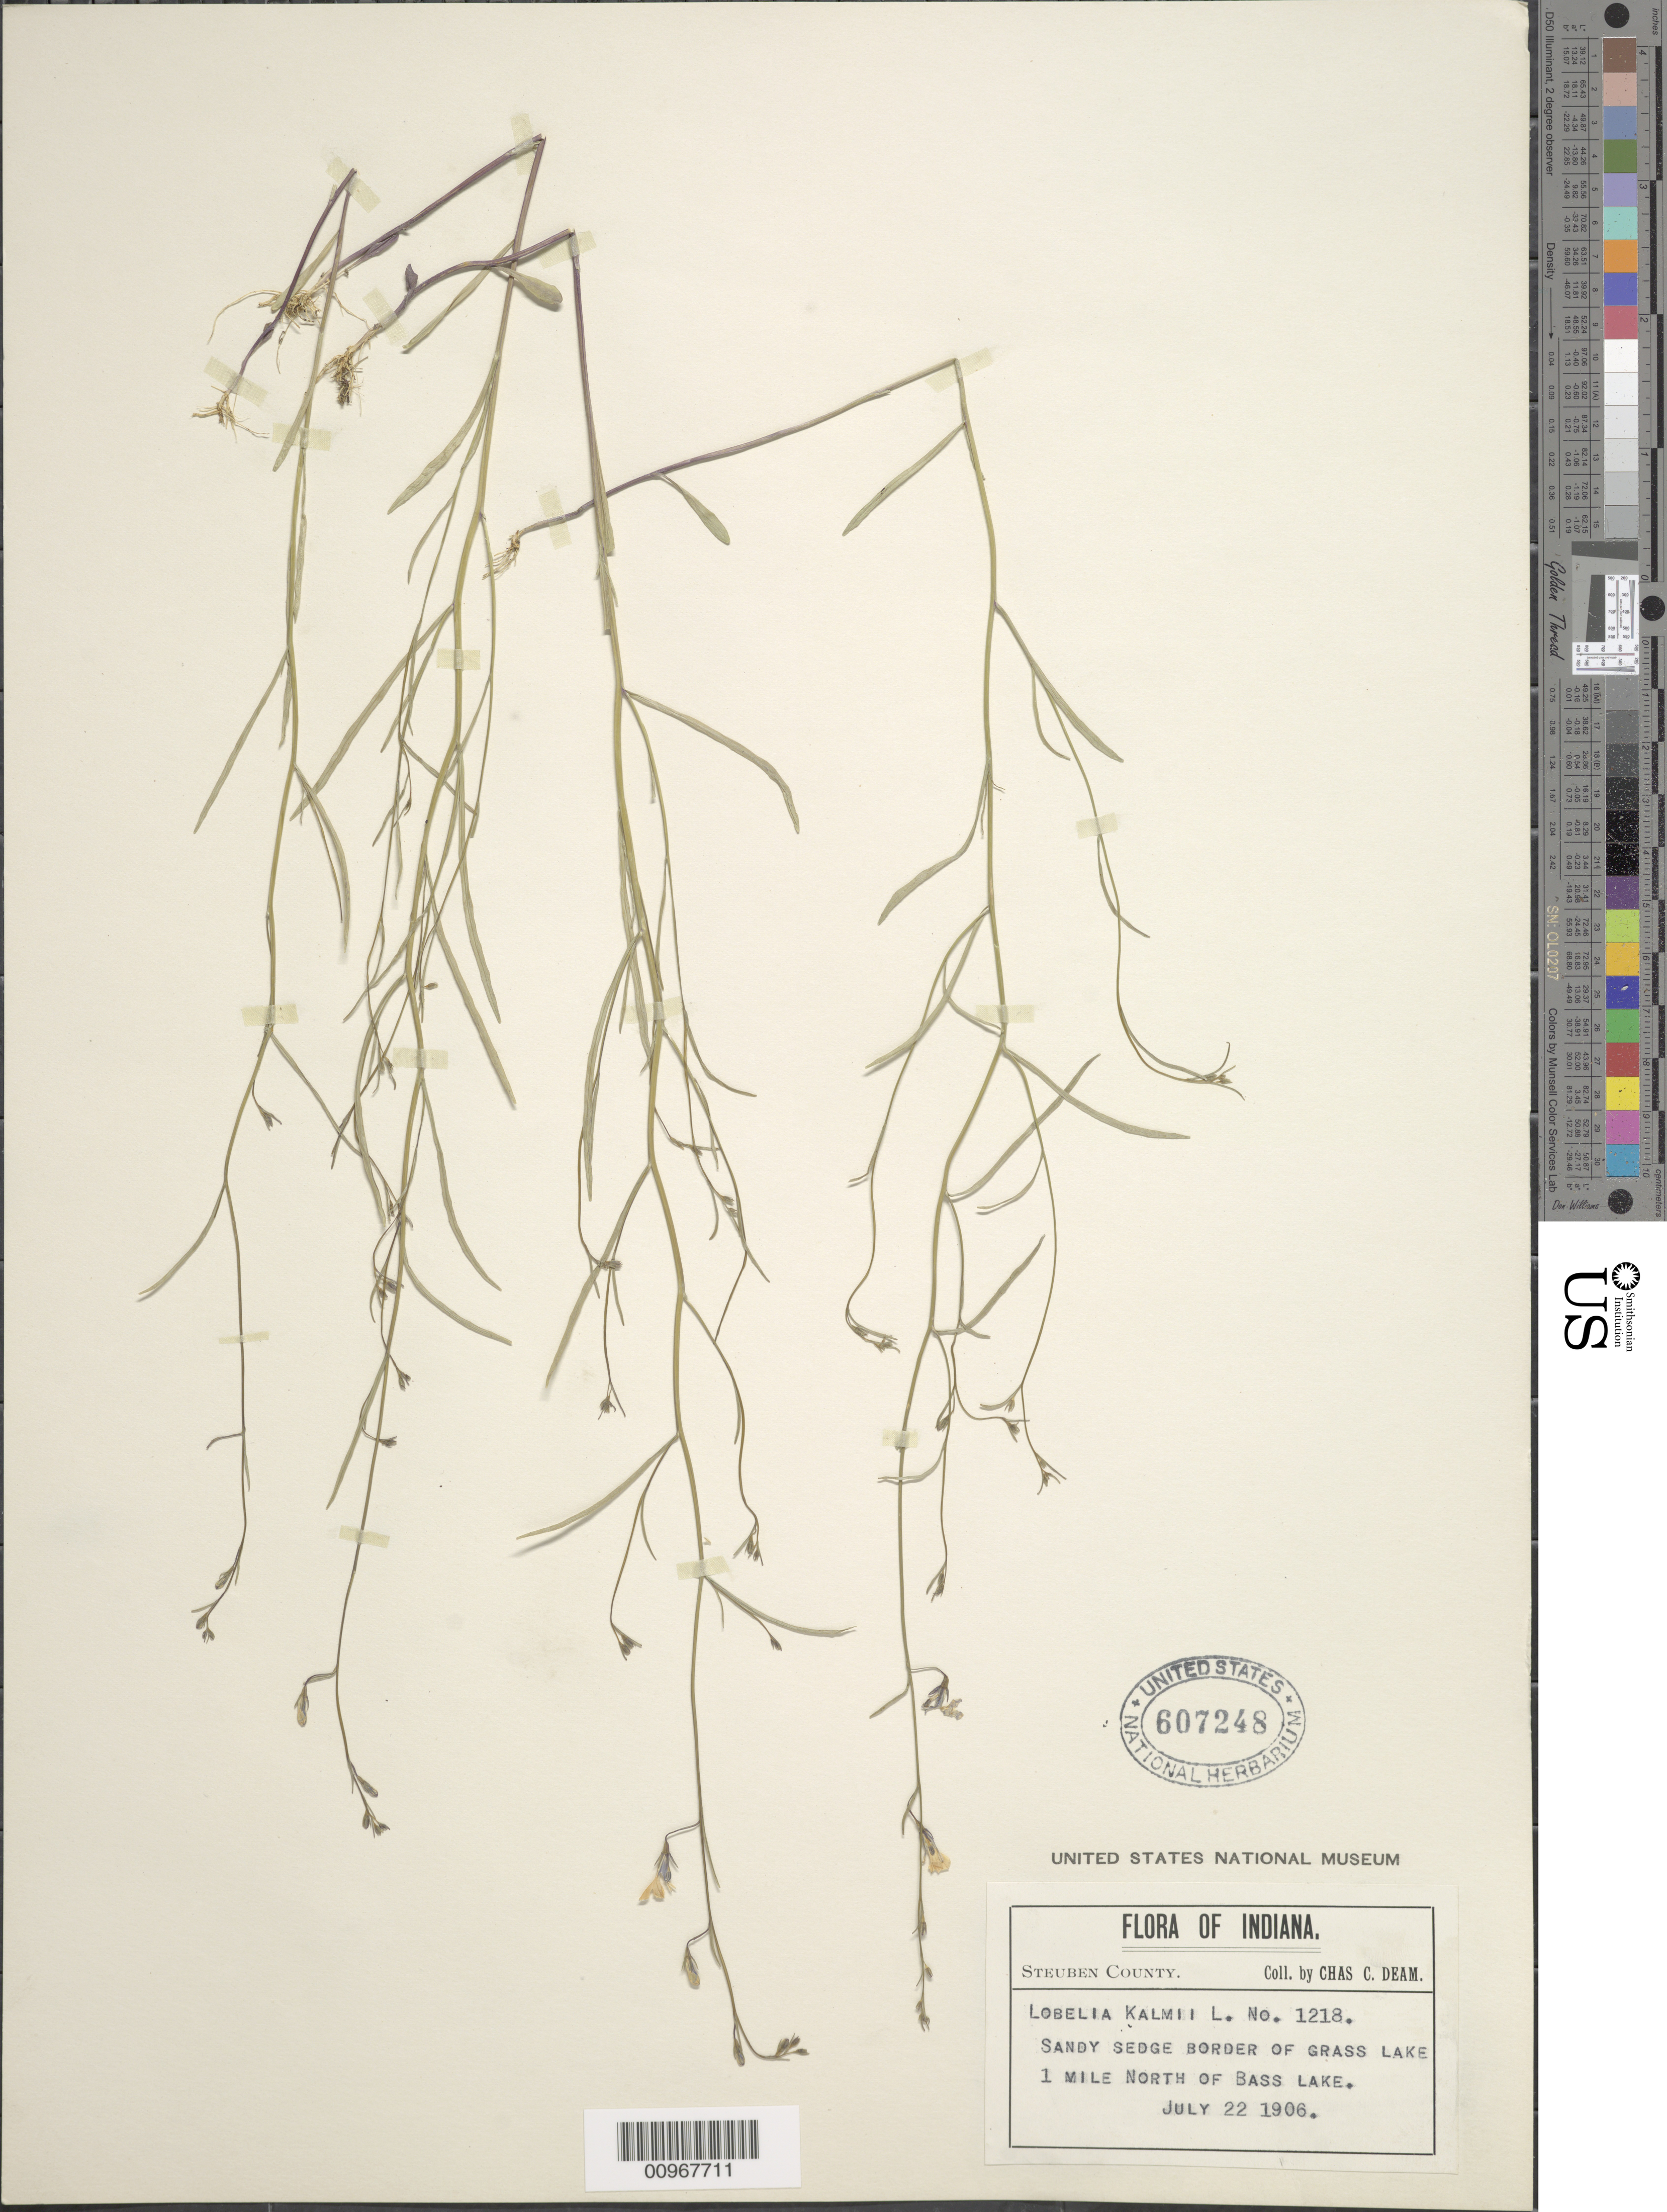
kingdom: Plantae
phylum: Tracheophyta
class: Magnoliopsida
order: Asterales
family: Campanulaceae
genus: Lobelia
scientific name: Lobelia kalmii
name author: L.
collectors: C. C. Deam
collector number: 1218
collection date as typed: July 22,1906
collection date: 1906-07-22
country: United States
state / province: Indiana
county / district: Steuben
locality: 1 mile north of Bass Lake.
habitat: sandy sedge border of grass lake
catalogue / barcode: US 607248